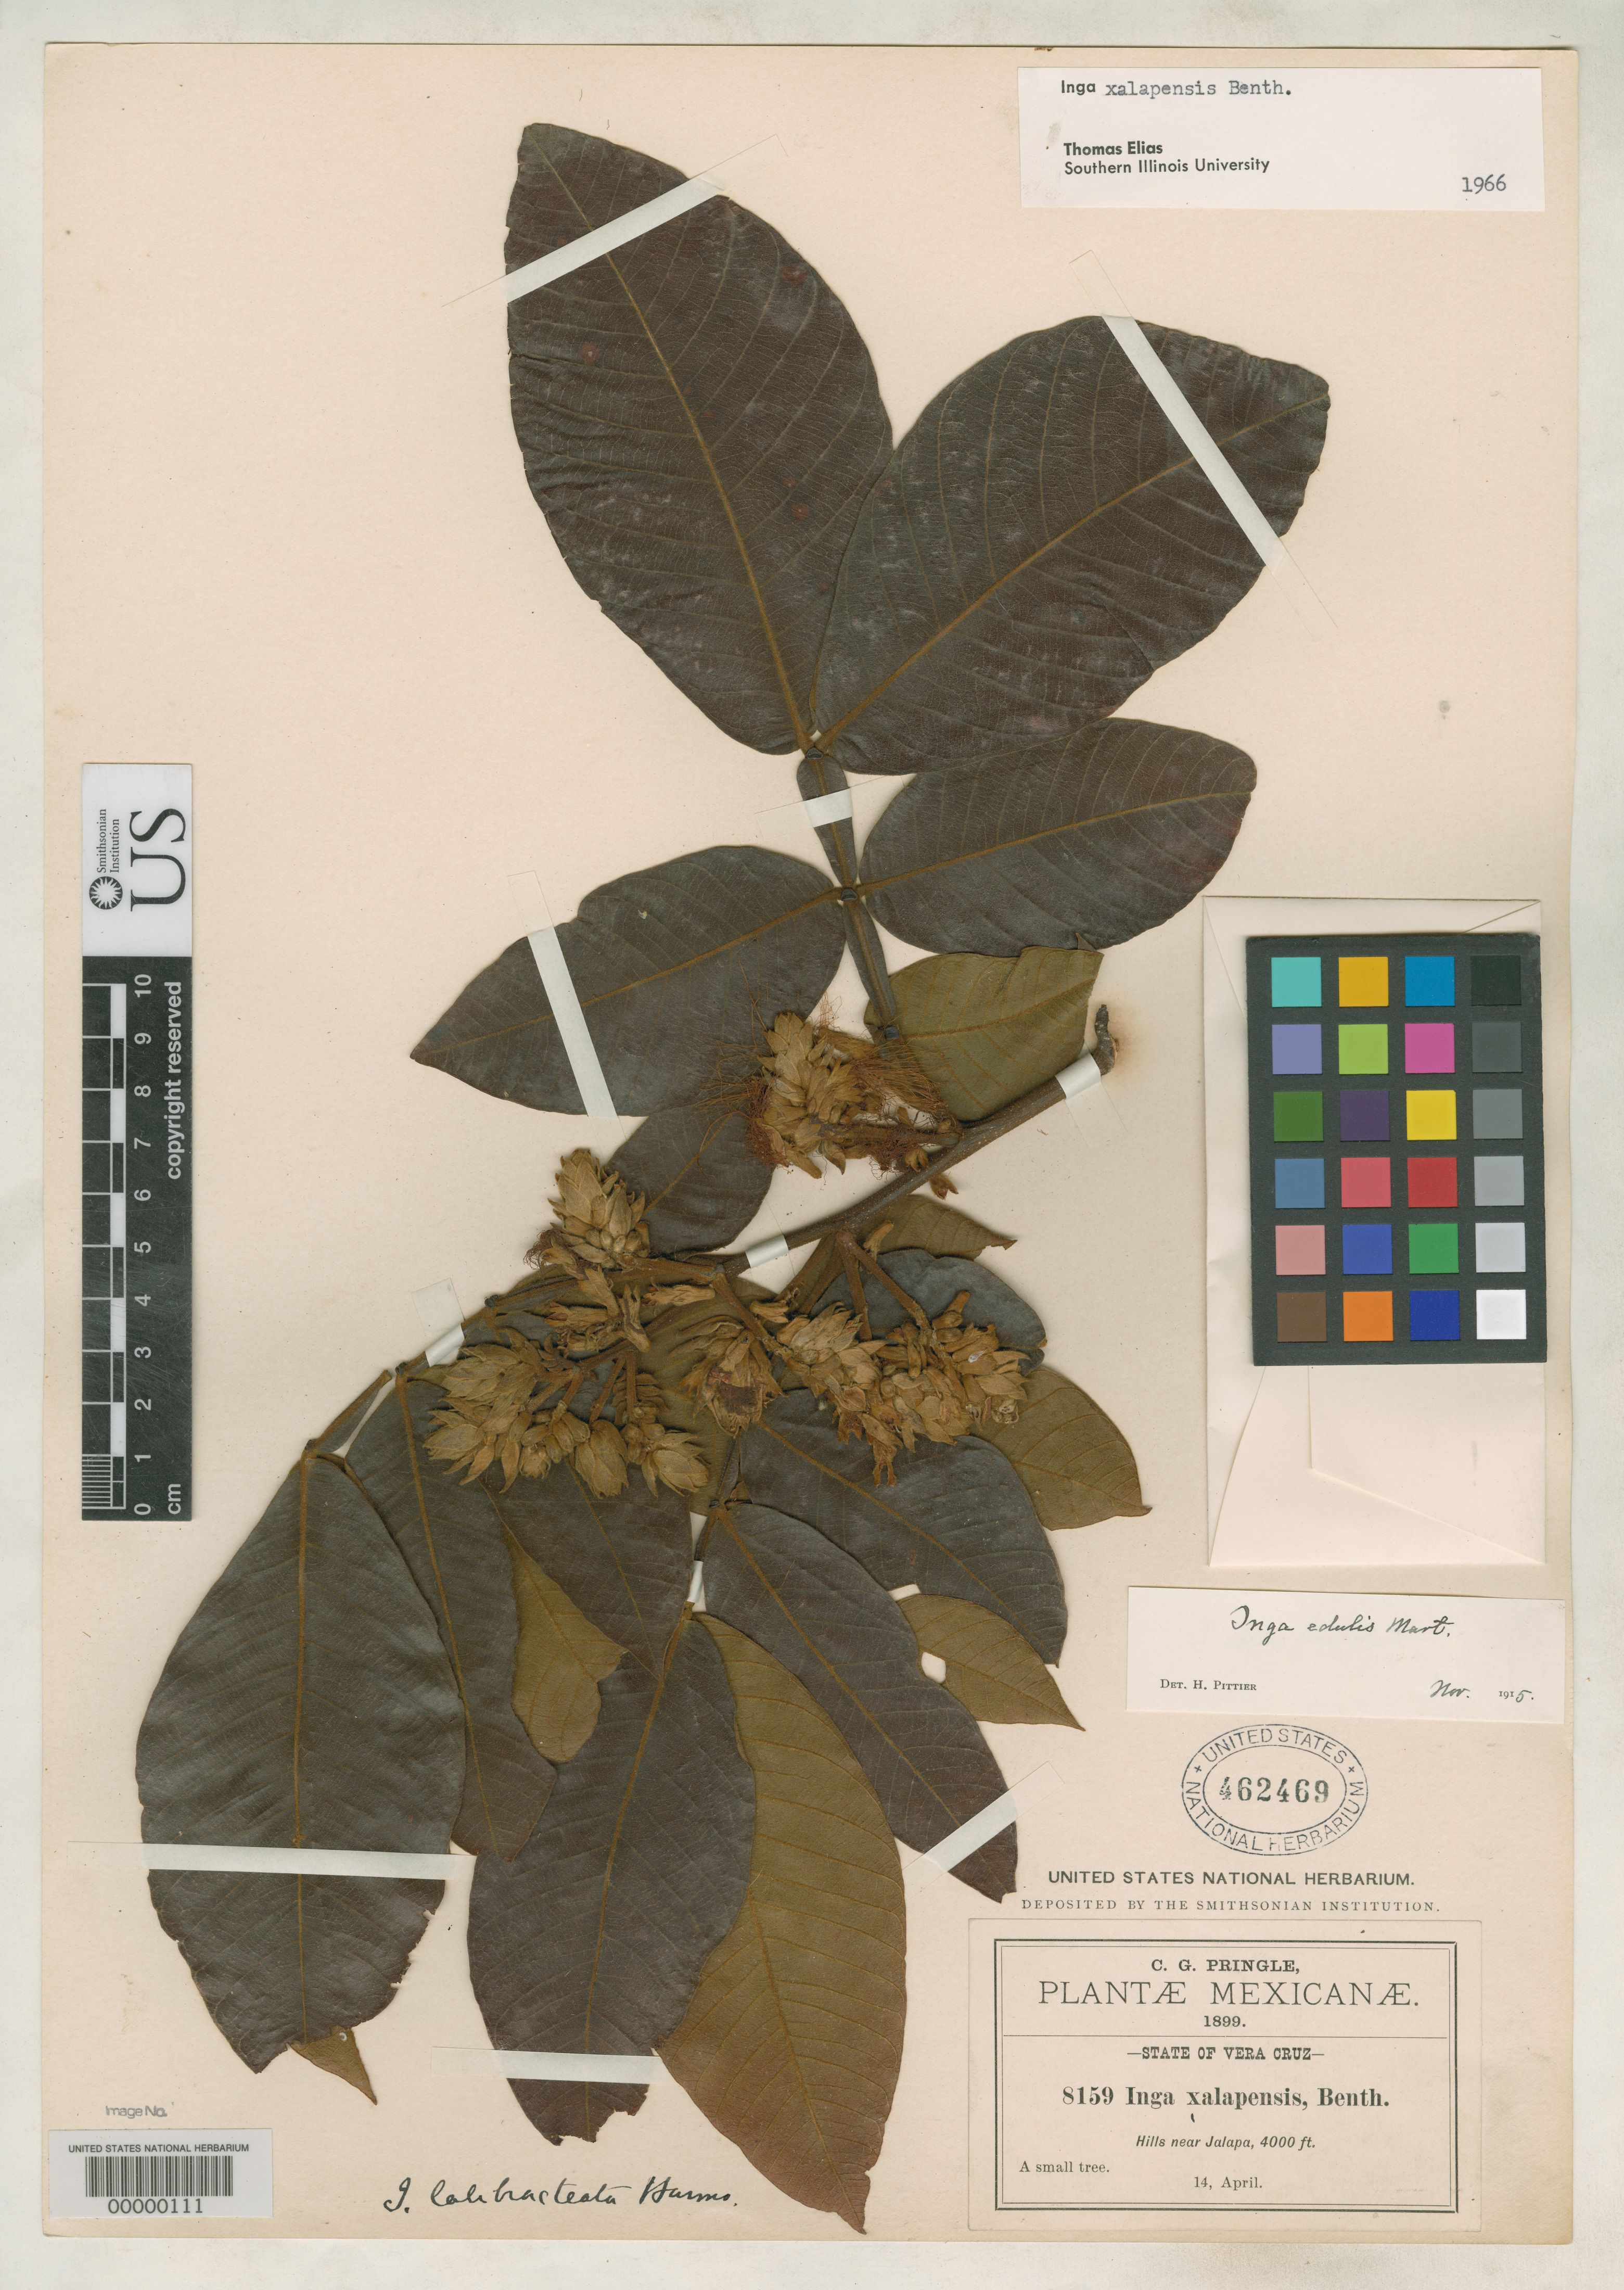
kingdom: Plantae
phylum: Tracheophyta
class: Magnoliopsida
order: Fabales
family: Fabaceae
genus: Inga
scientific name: Inga latibracteata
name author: Harms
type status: Isotype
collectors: C. G. Pringle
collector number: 8159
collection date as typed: Apr 1899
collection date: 1899-04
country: Mexico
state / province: Veracruz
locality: Jalapa.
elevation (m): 1300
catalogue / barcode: US 462469